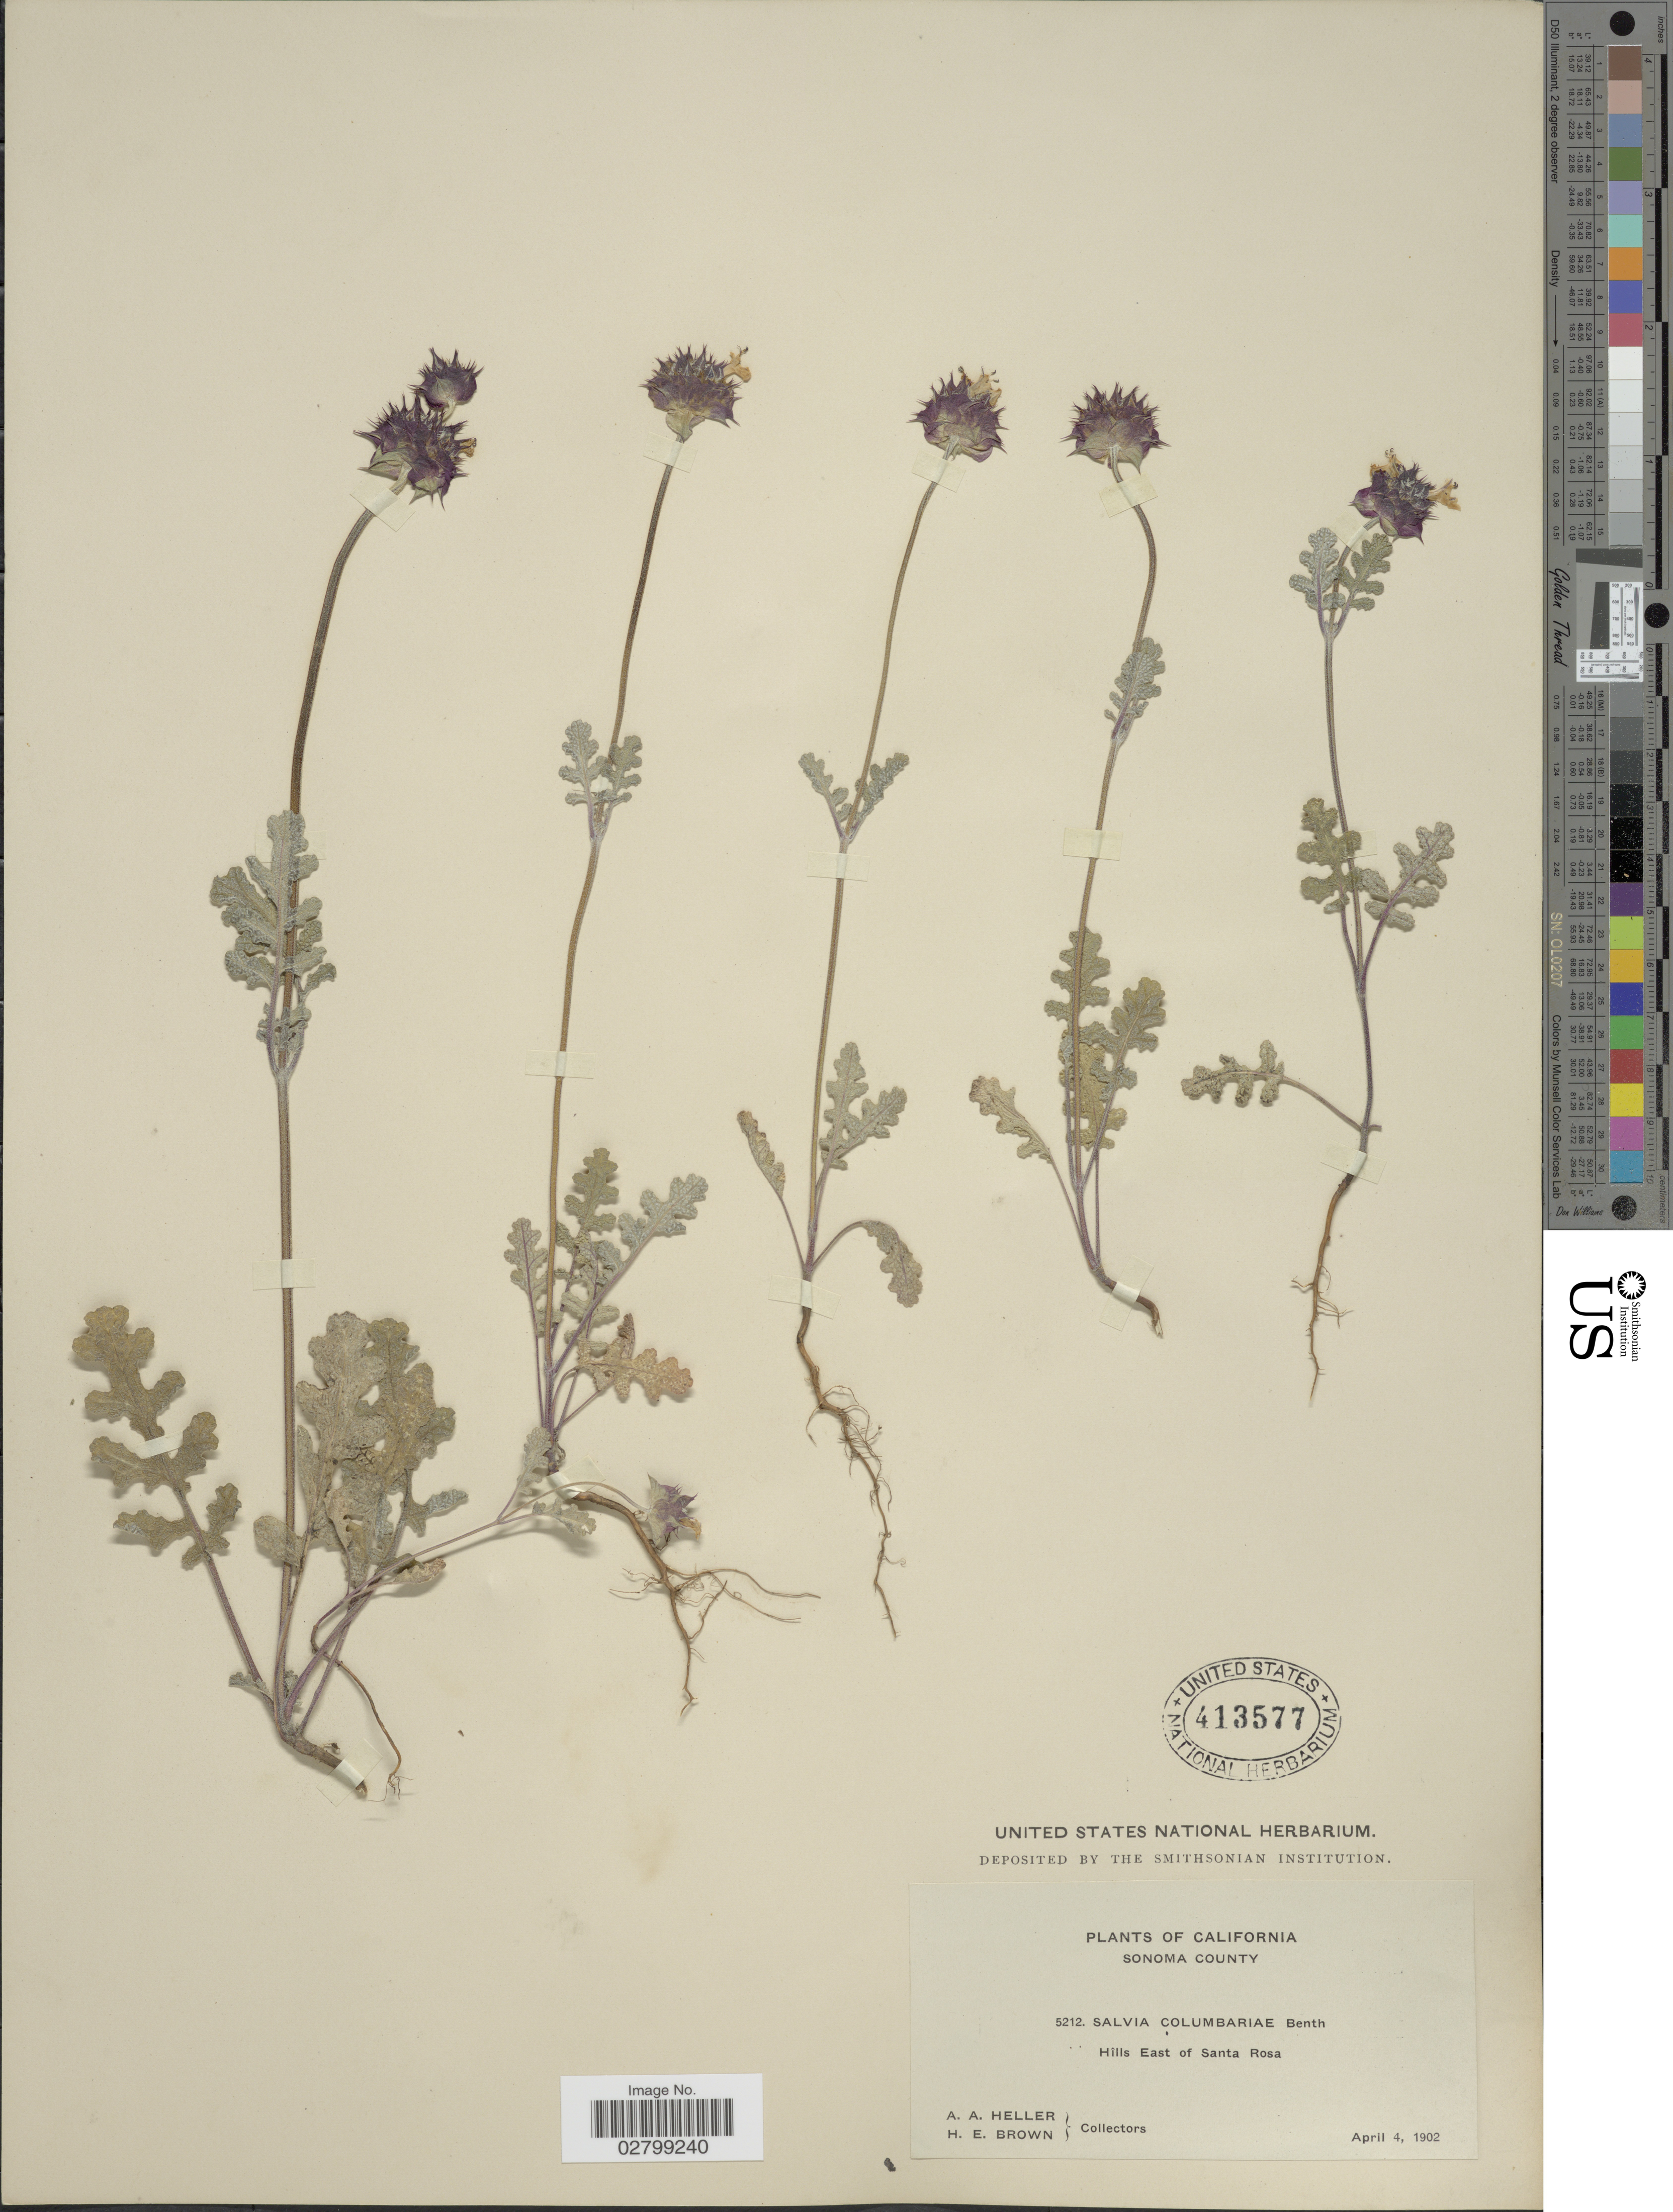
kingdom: Plantae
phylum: Tracheophyta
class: Magnoliopsida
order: Lamiales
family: Lamiaceae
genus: Salvia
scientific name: Salvia columbariae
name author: Benth.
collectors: A. A. Heller & H. E. Brown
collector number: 5212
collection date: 1902-04-04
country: United States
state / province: California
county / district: Sonoma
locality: Sonoma County. Hills East of Santa Rosa.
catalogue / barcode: US 413577